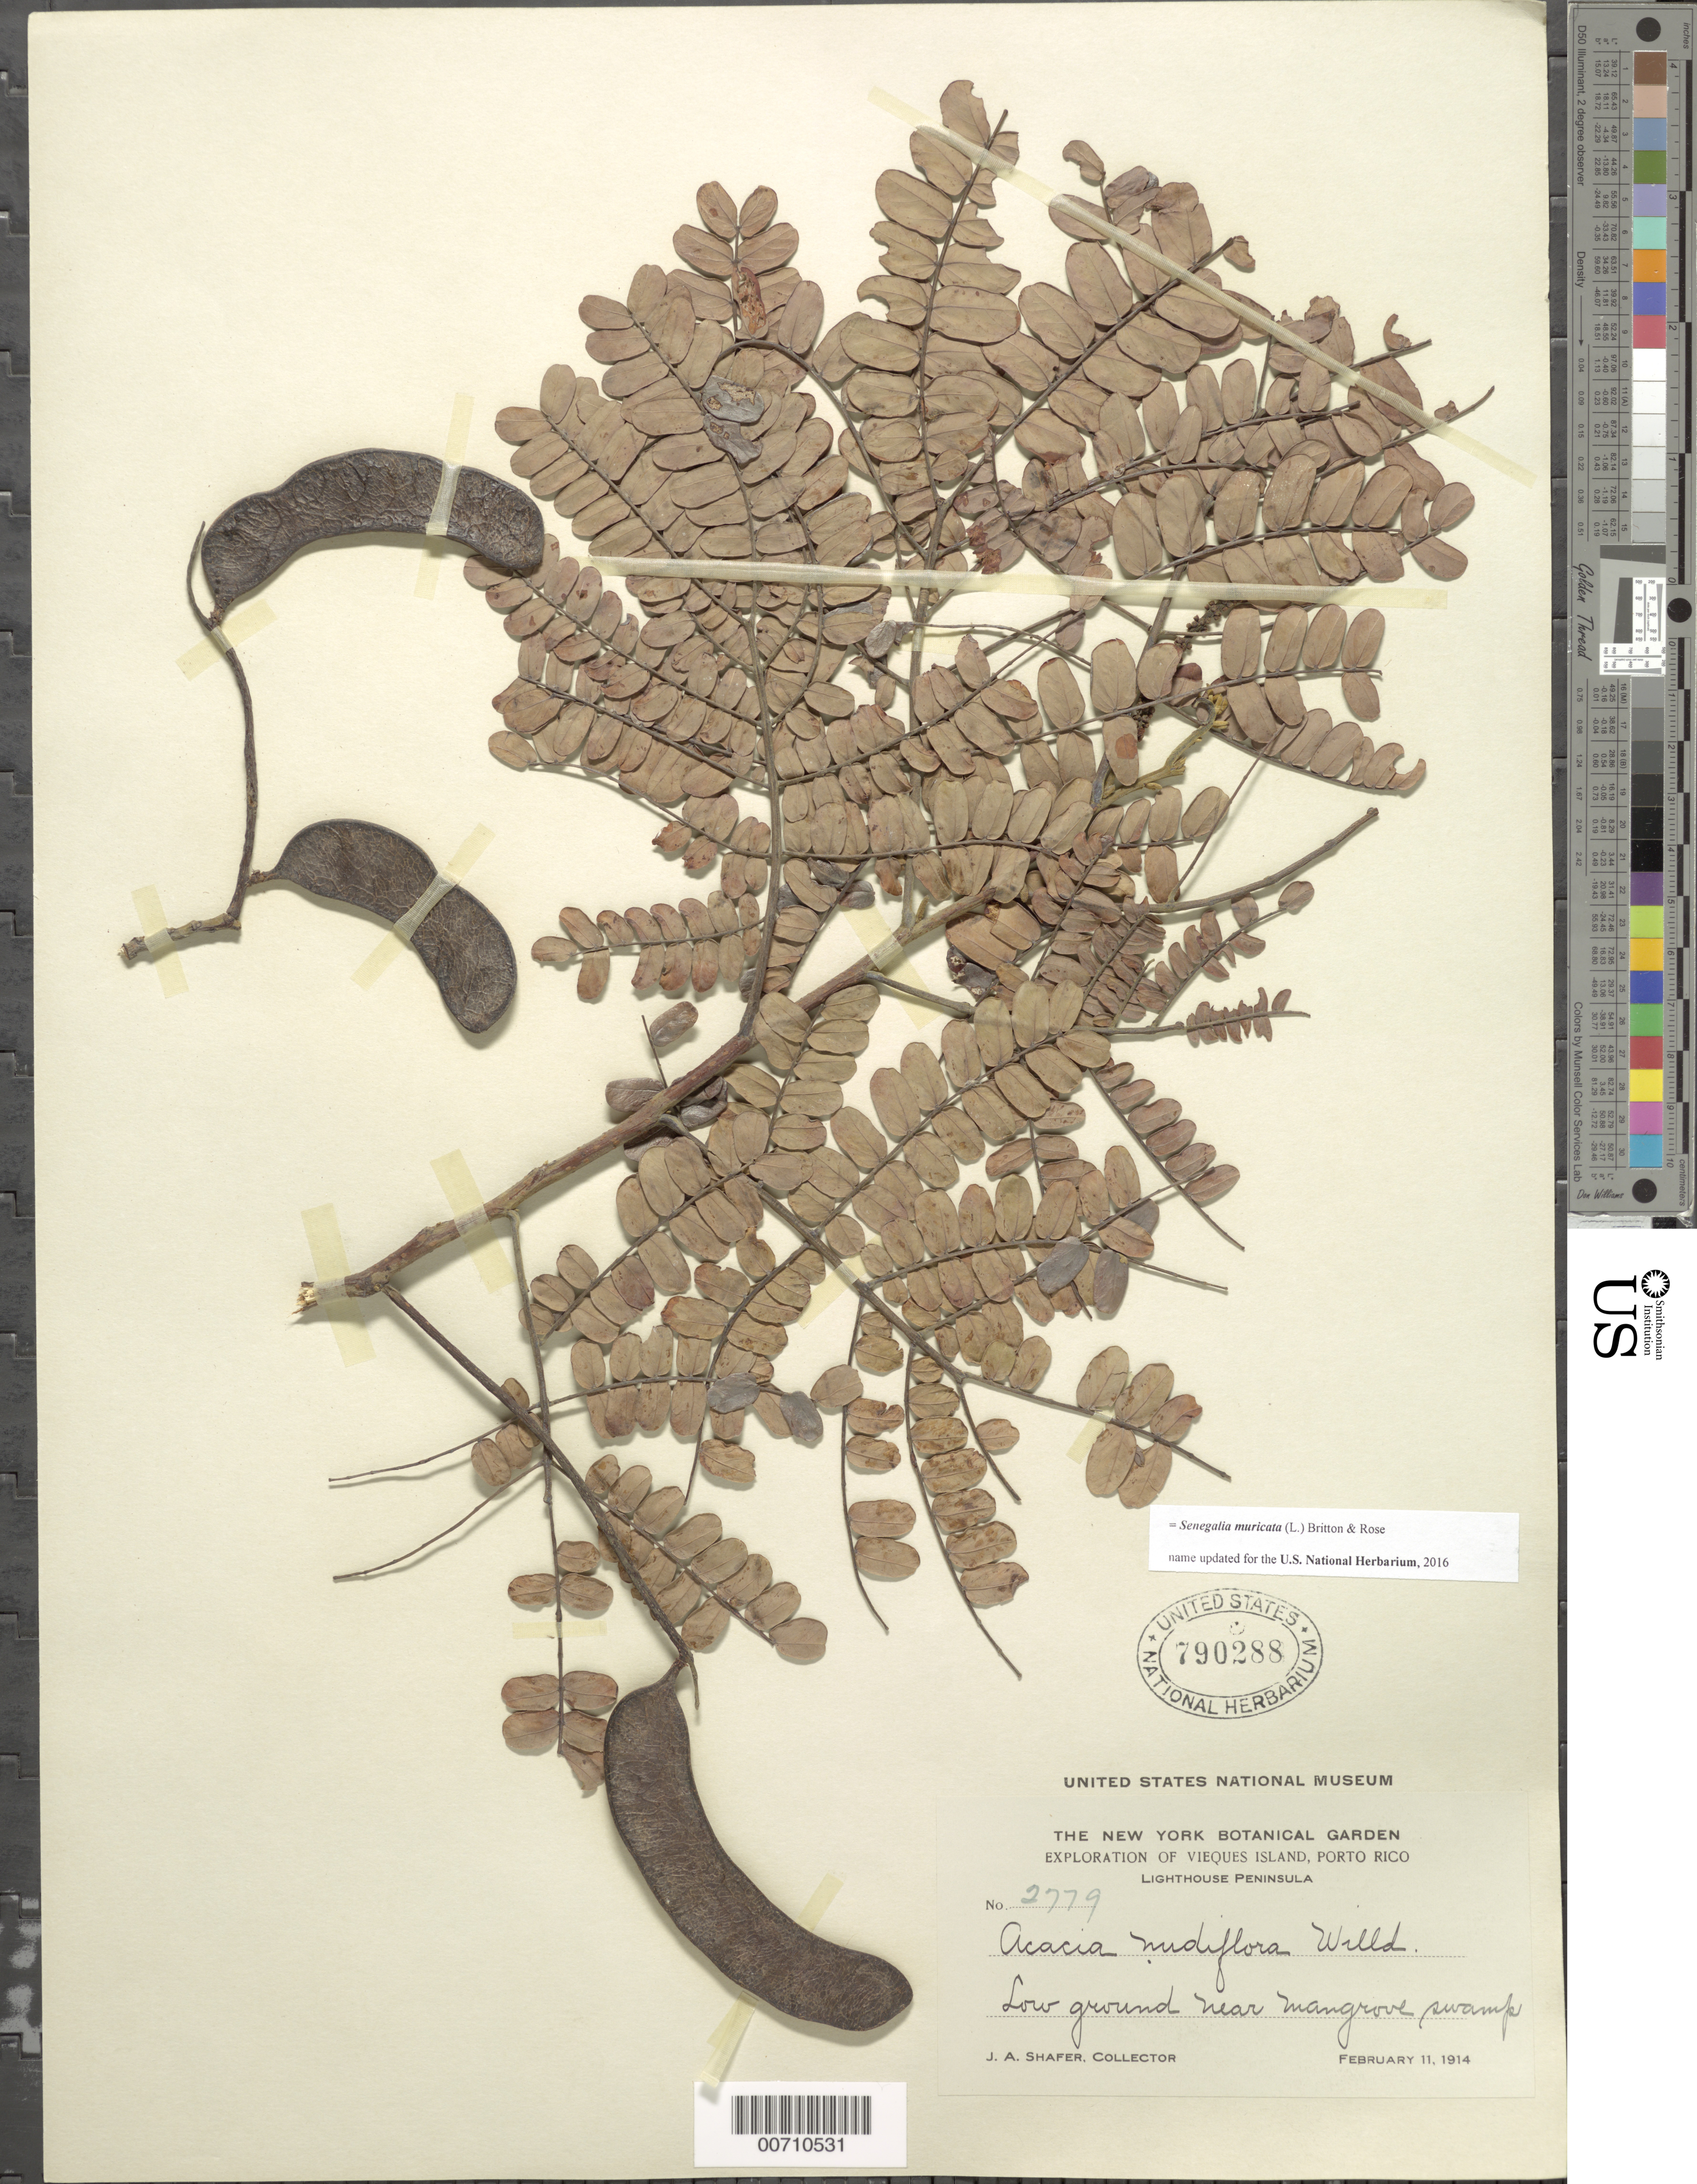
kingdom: Plantae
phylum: Tracheophyta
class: Magnoliopsida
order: Fabales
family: Fabaceae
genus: Parasenegalia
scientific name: Parasenegalia muricata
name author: (L.) Seigler & Ebinger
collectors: J. A. Shafer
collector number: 2779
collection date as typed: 11 Feb 1914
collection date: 1914-02-11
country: Puerto Rico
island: Vieques Island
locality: Lighthouse Pennisula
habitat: Low ground near mangrove swamp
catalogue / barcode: US 790288